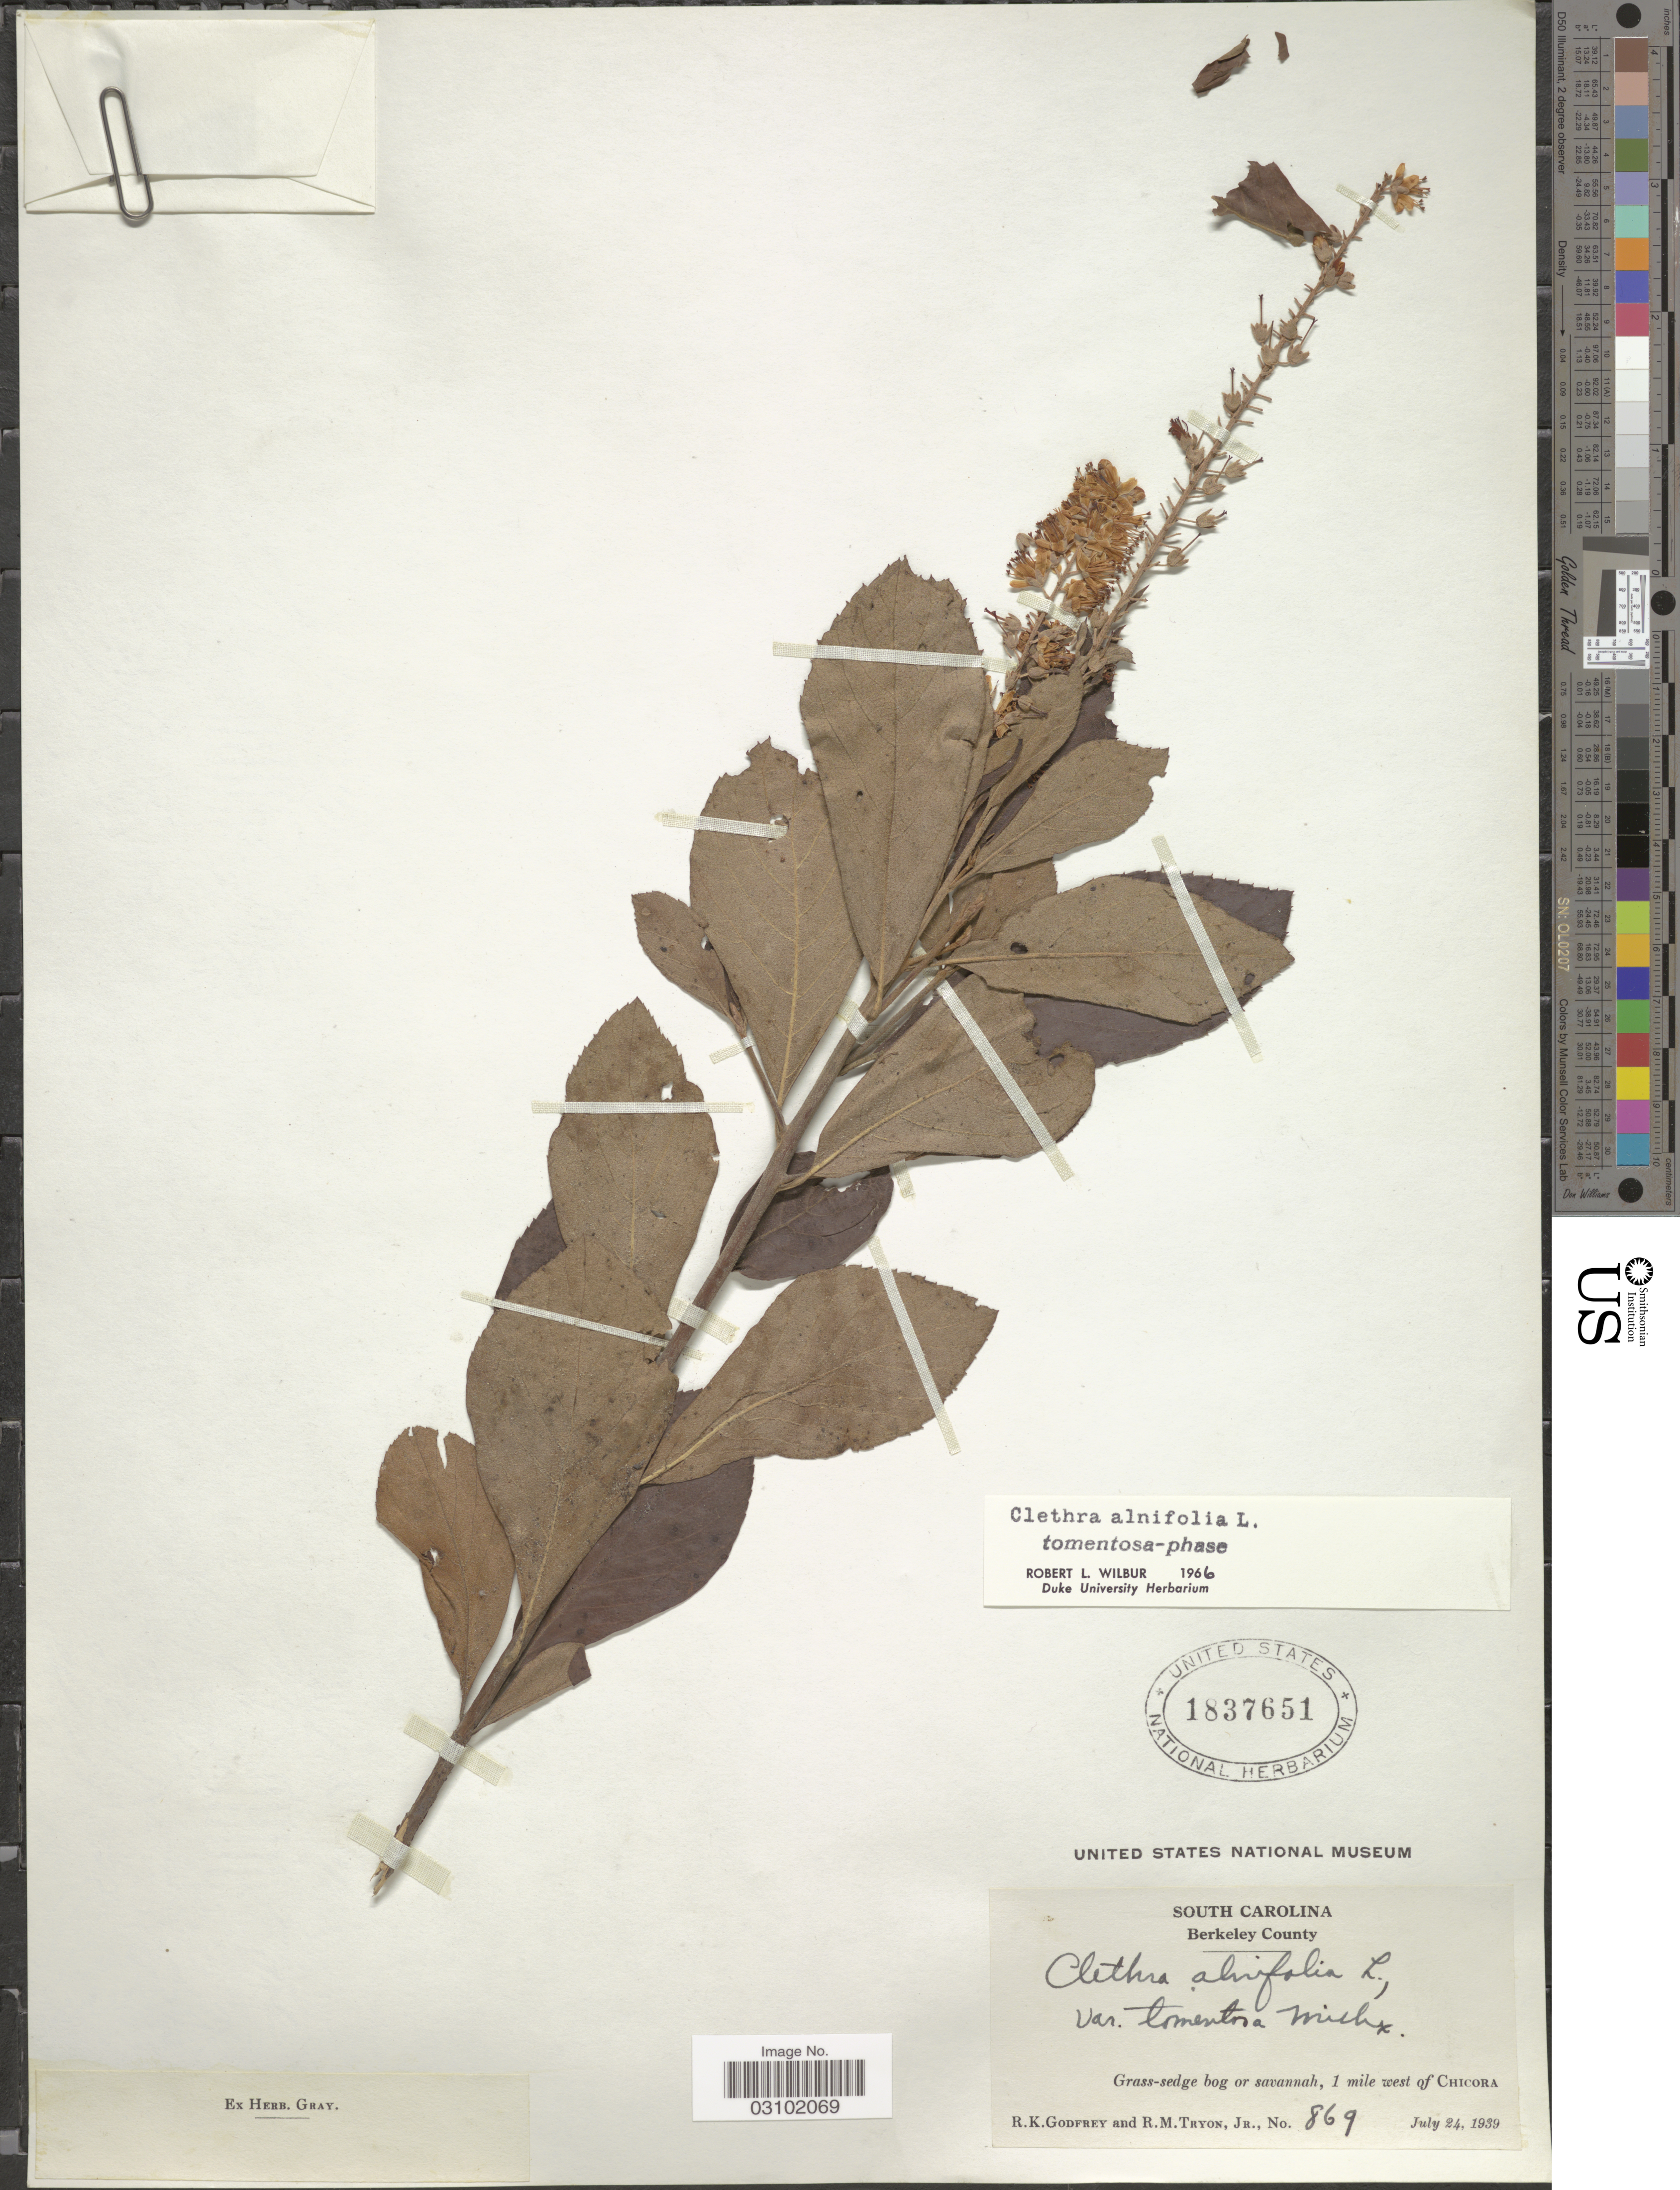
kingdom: Plantae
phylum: Tracheophyta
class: Magnoliopsida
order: Ericales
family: Clethraceae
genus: Clethra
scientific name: Clethra alnifolia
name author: L.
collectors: R. K. Godfrey & R. Tryon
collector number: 869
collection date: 1939-07-24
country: United States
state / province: South Carolina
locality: Berkeley County, 1 mile west of Chicora.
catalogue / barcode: US 1837651